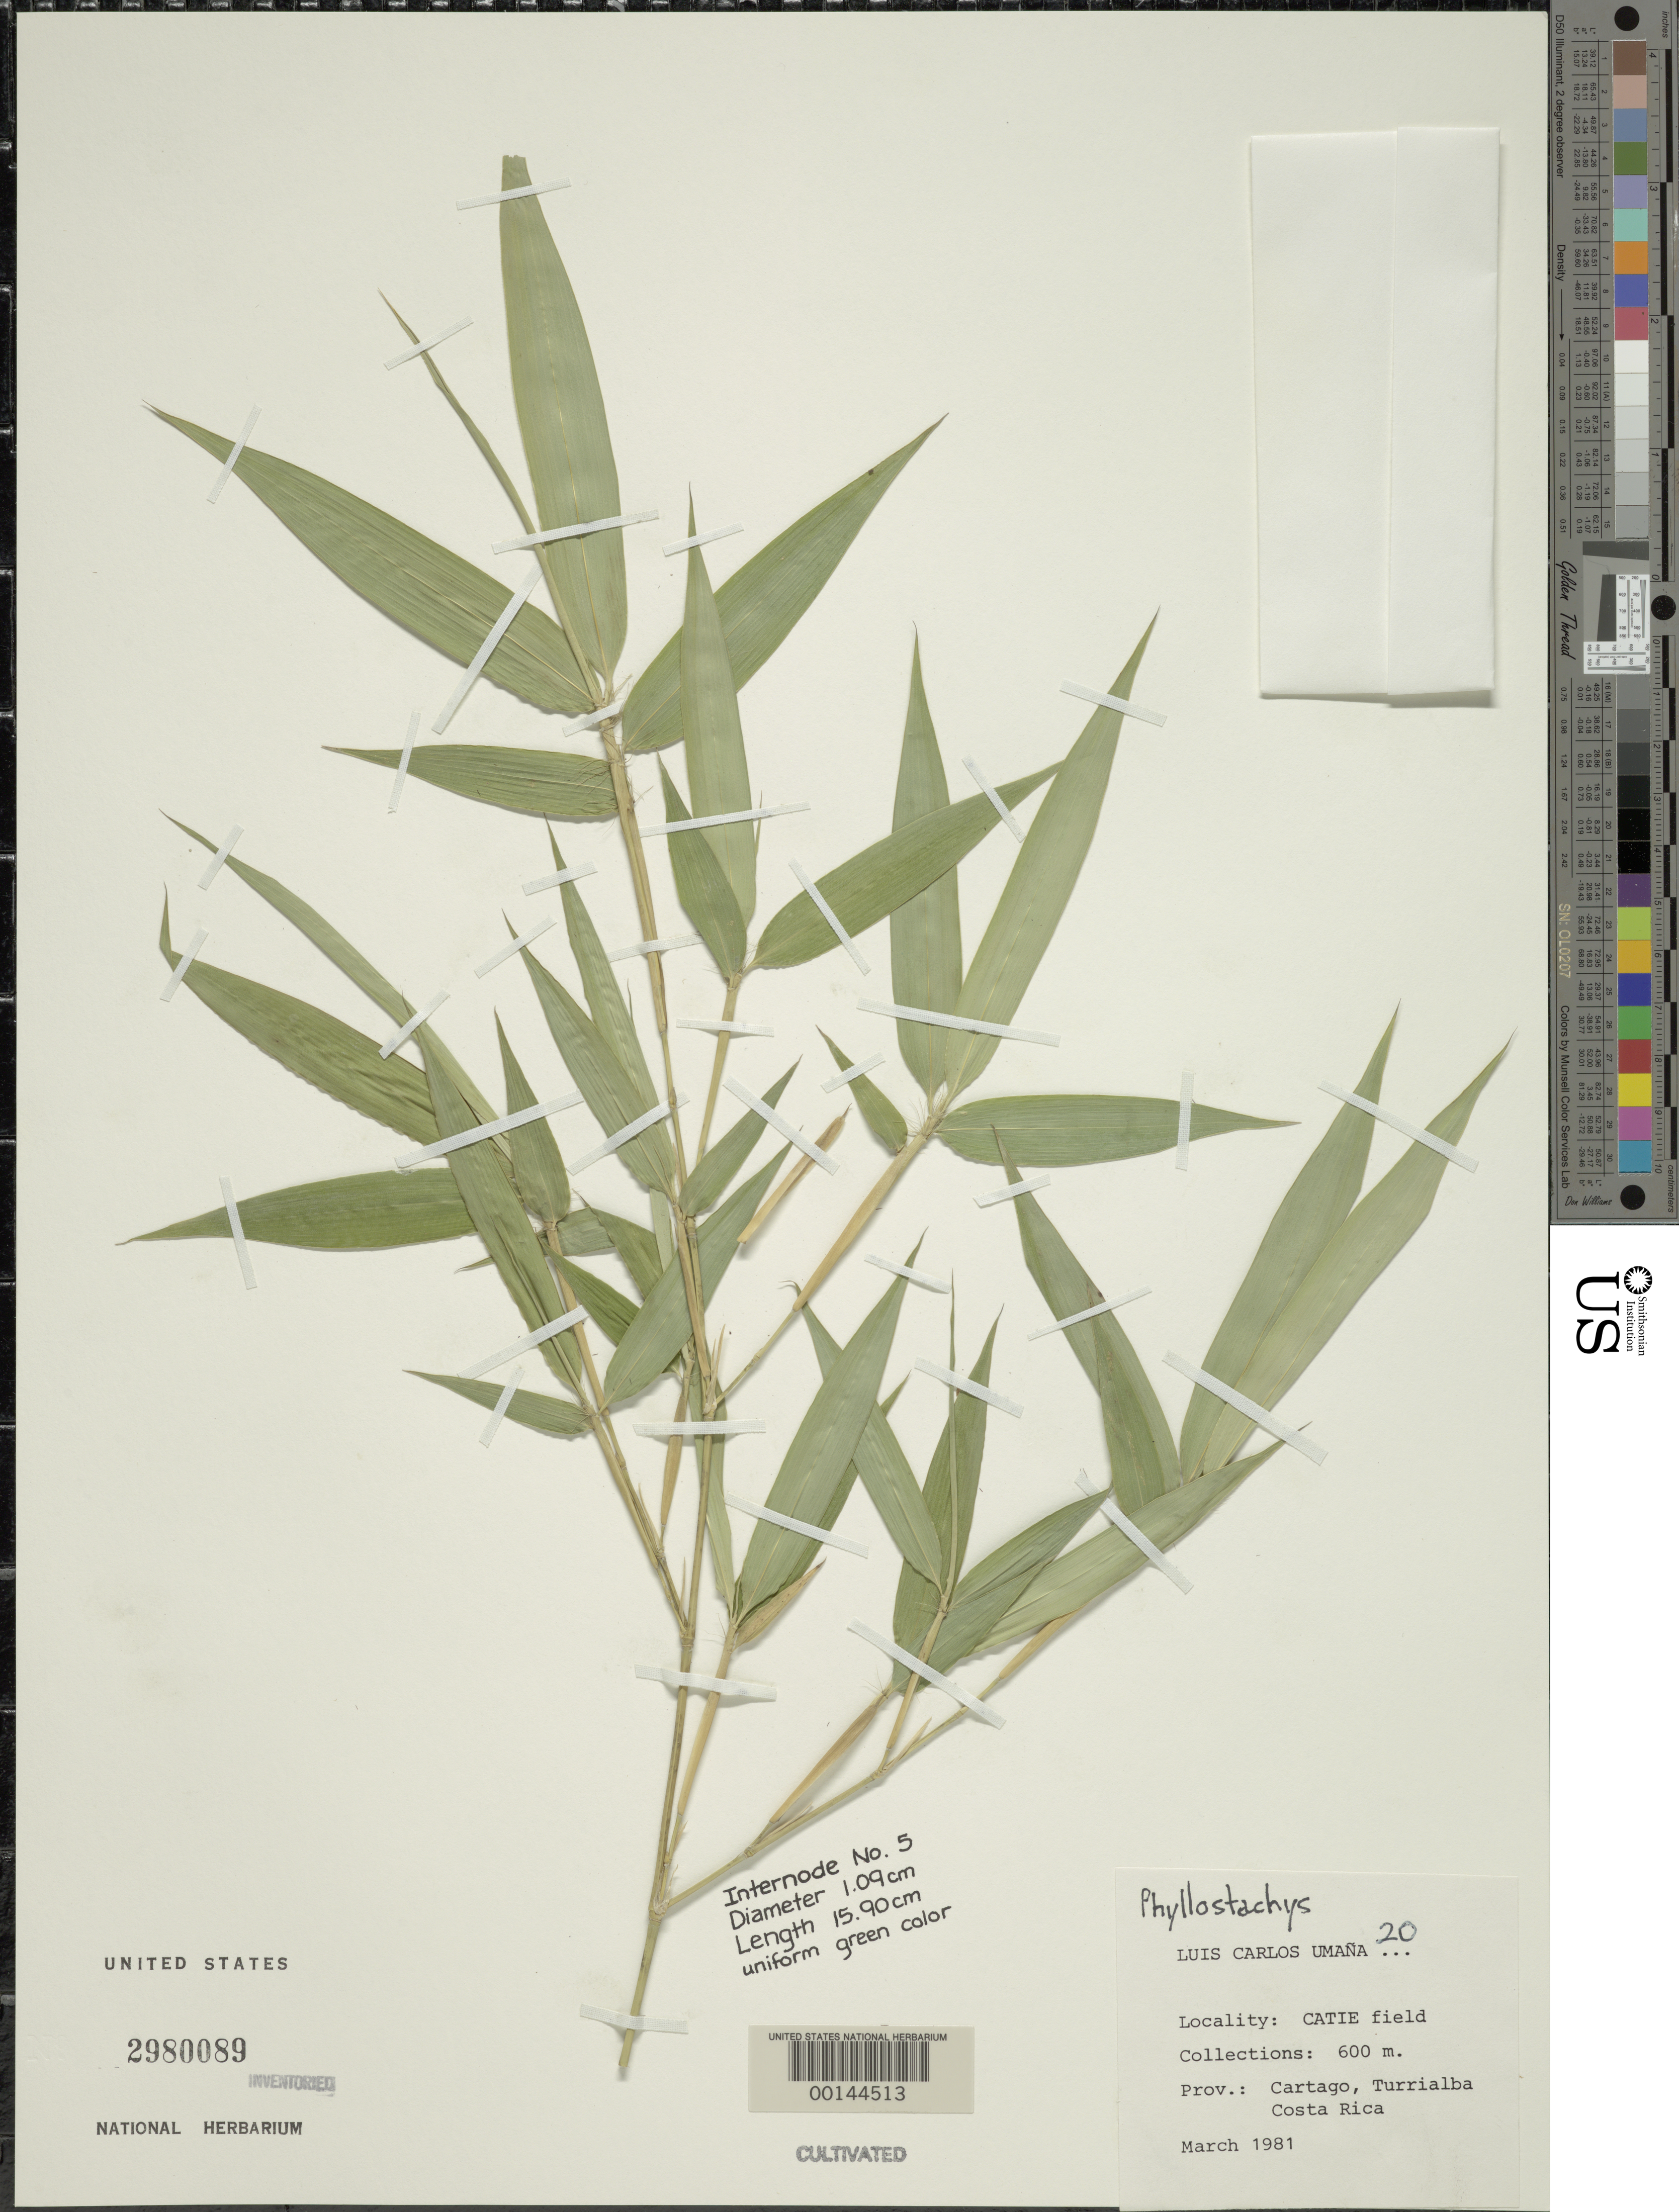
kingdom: Plantae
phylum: Tracheophyta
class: Liliopsida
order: Poales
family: Poaceae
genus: Phyllostachys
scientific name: Phyllostachys sp.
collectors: L. C. Umaña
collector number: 20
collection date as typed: Mar 1981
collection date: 1981-03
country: Costa Rica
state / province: Cartago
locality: Turrialba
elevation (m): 600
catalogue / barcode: US 2980089